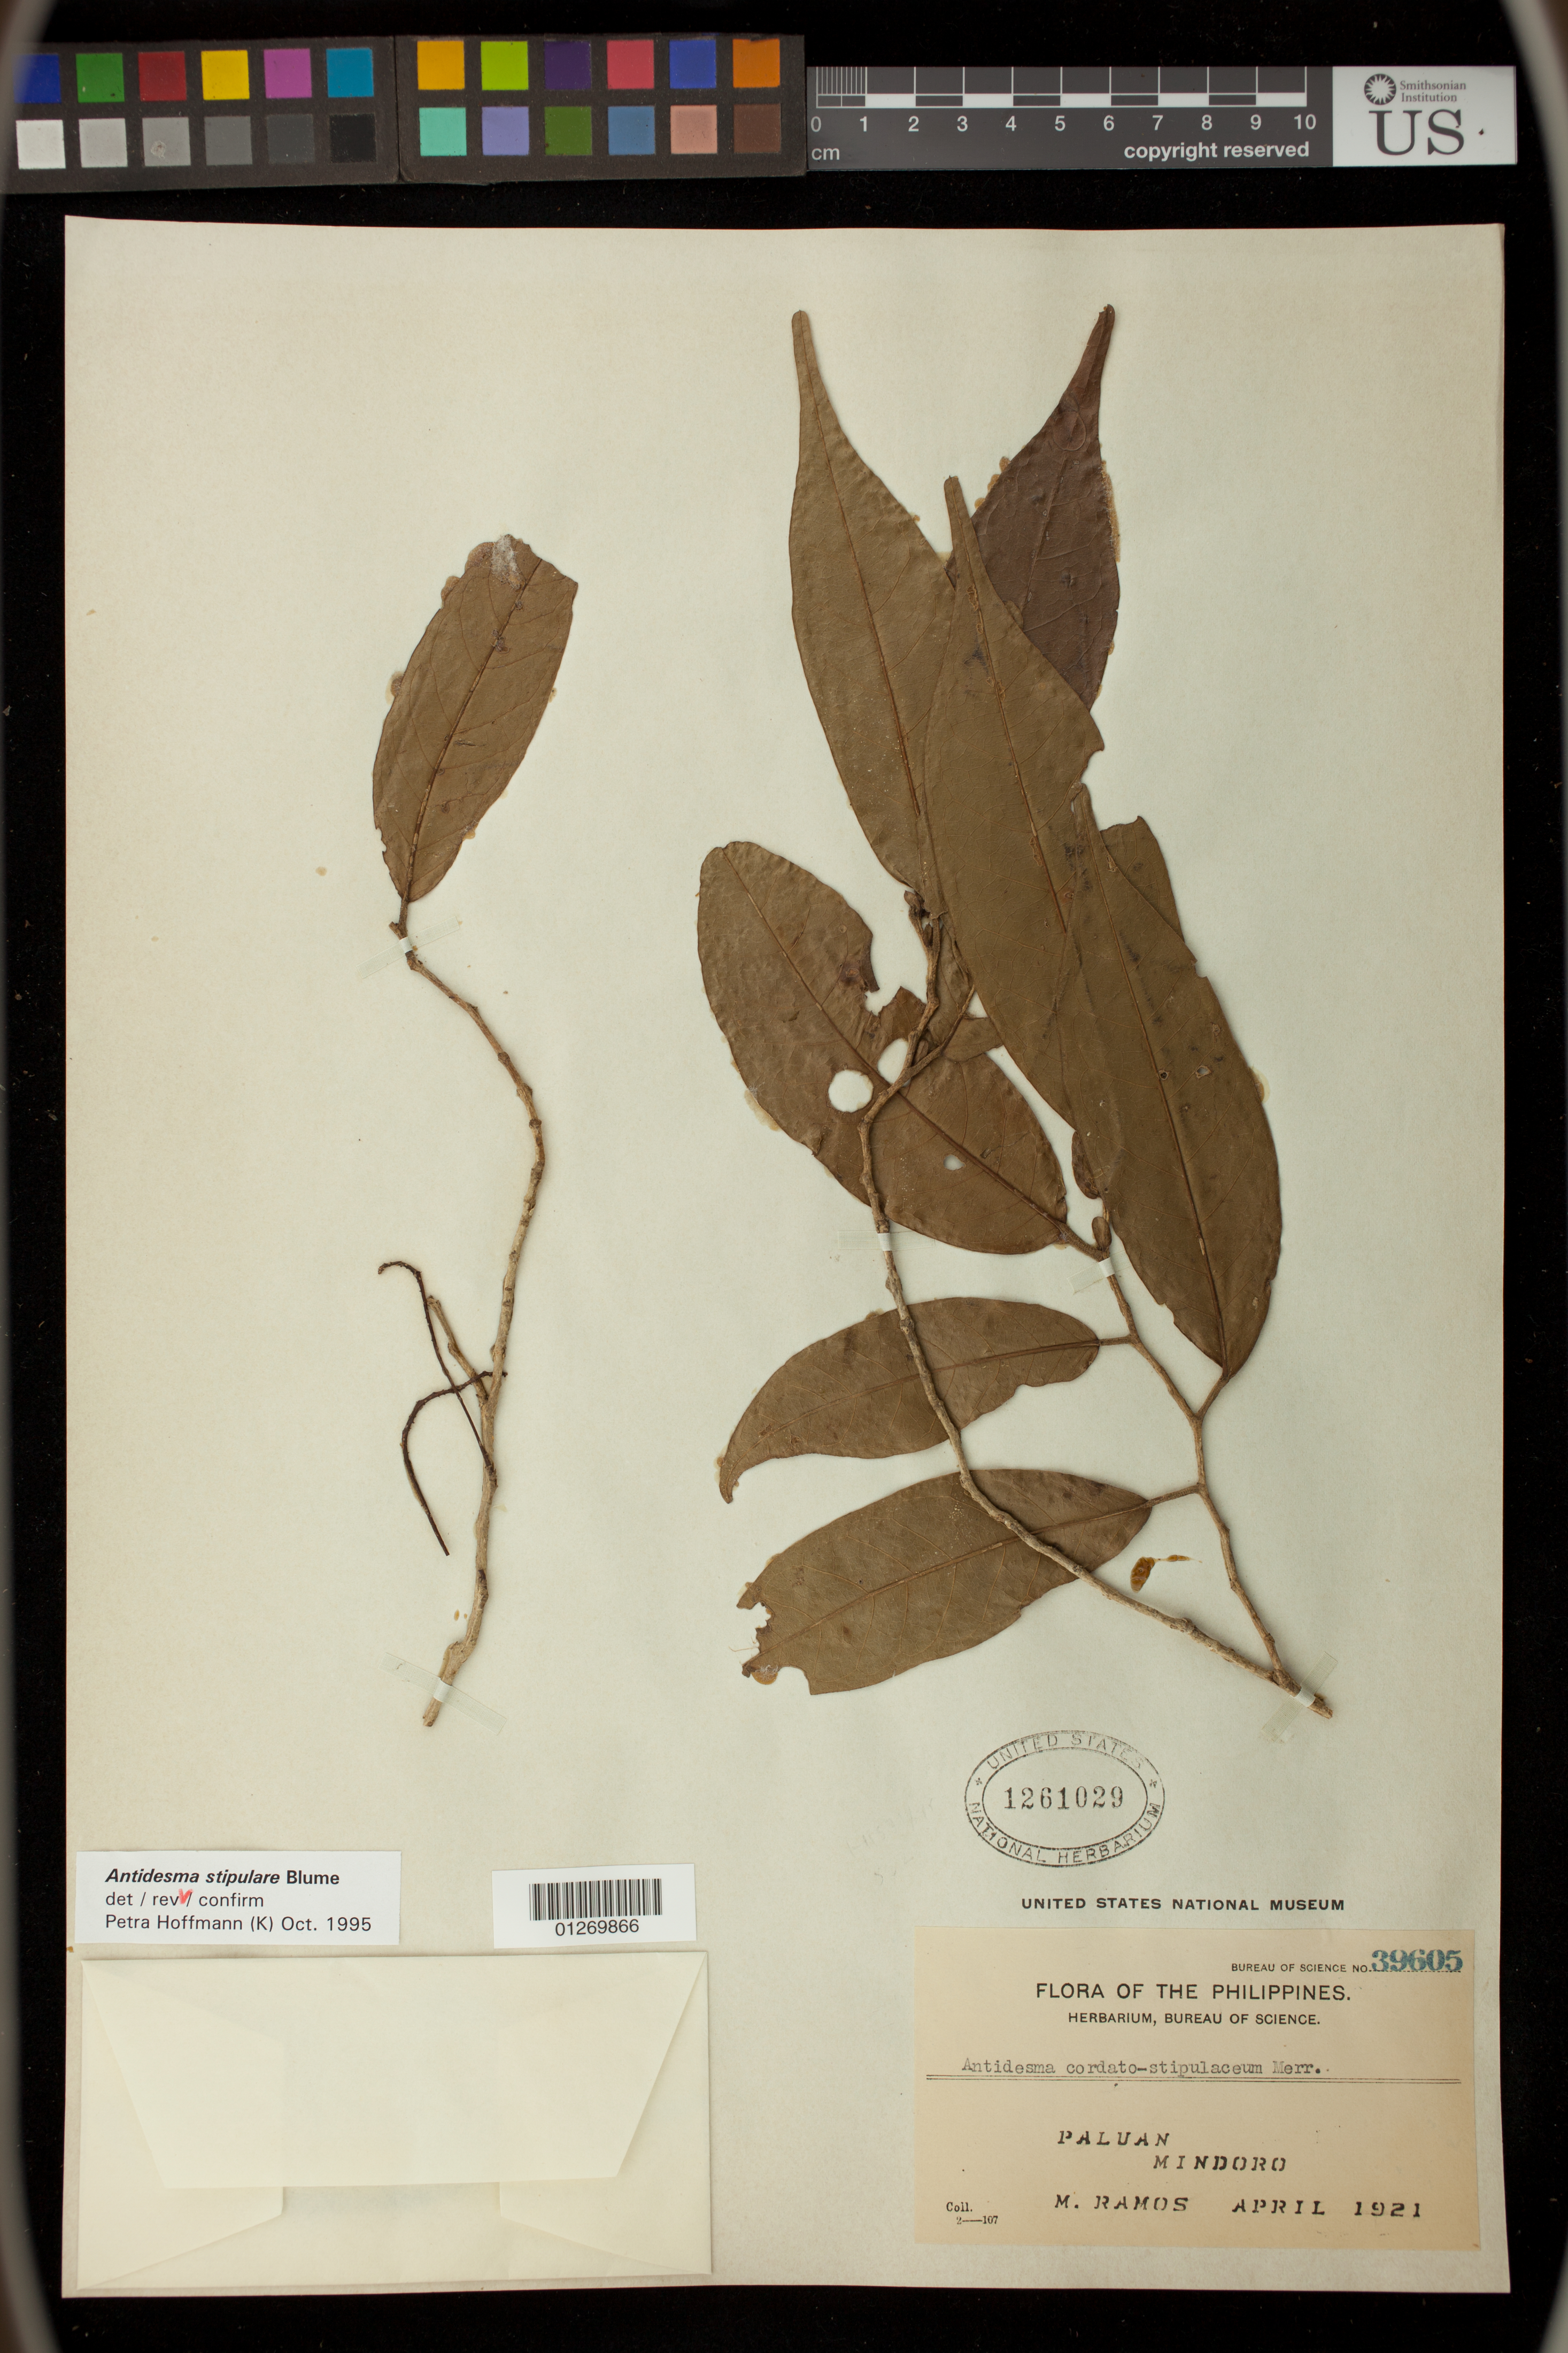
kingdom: Plantae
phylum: Tracheophyta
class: Magnoliopsida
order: Malpighiales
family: Phyllanthaceae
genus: Antidesma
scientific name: Antidesma stipulare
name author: Blume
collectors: M. Ramos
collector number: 39605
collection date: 1921-04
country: Philippines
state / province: Mimaropa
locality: Paluan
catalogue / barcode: US 1261029